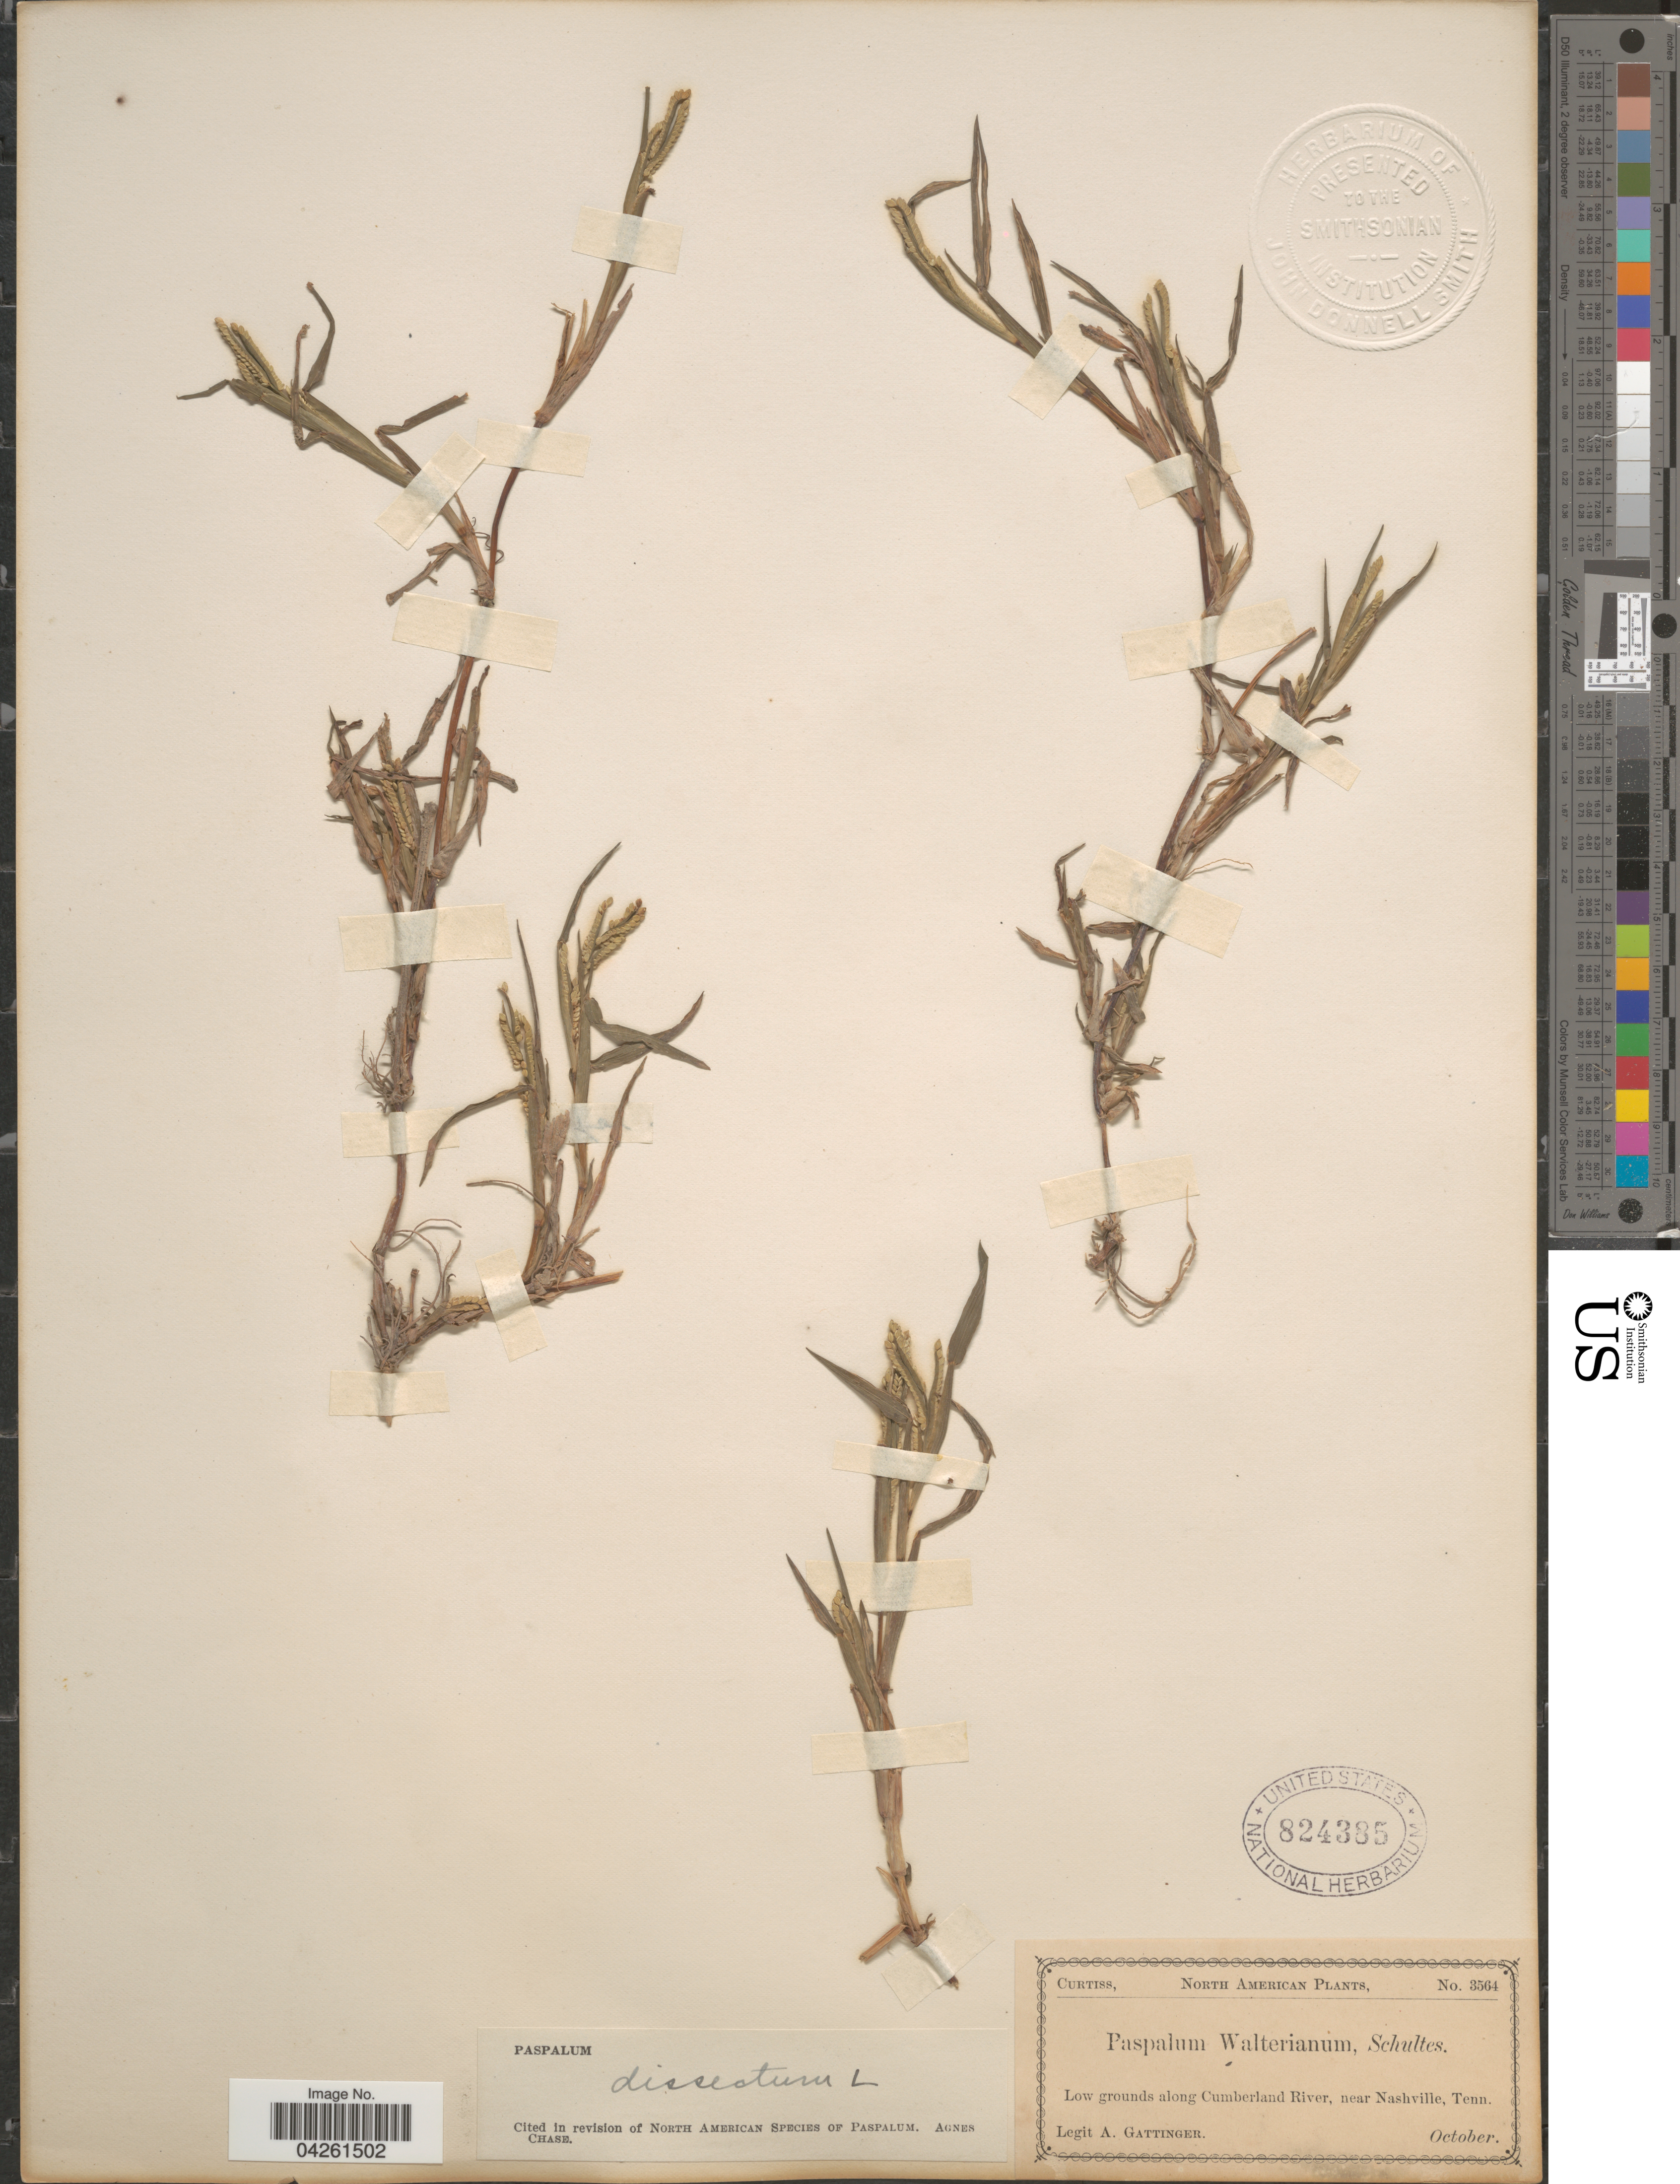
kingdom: Plantae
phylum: Tracheophyta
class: Liliopsida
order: Poales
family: Poaceae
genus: Paspalum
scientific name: Paspalum dissectum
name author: (L.) L.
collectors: A. Gattinger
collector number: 3564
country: United States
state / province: Tennessee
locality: Low grounds along Cumberland River, near Nashville.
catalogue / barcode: US 824385